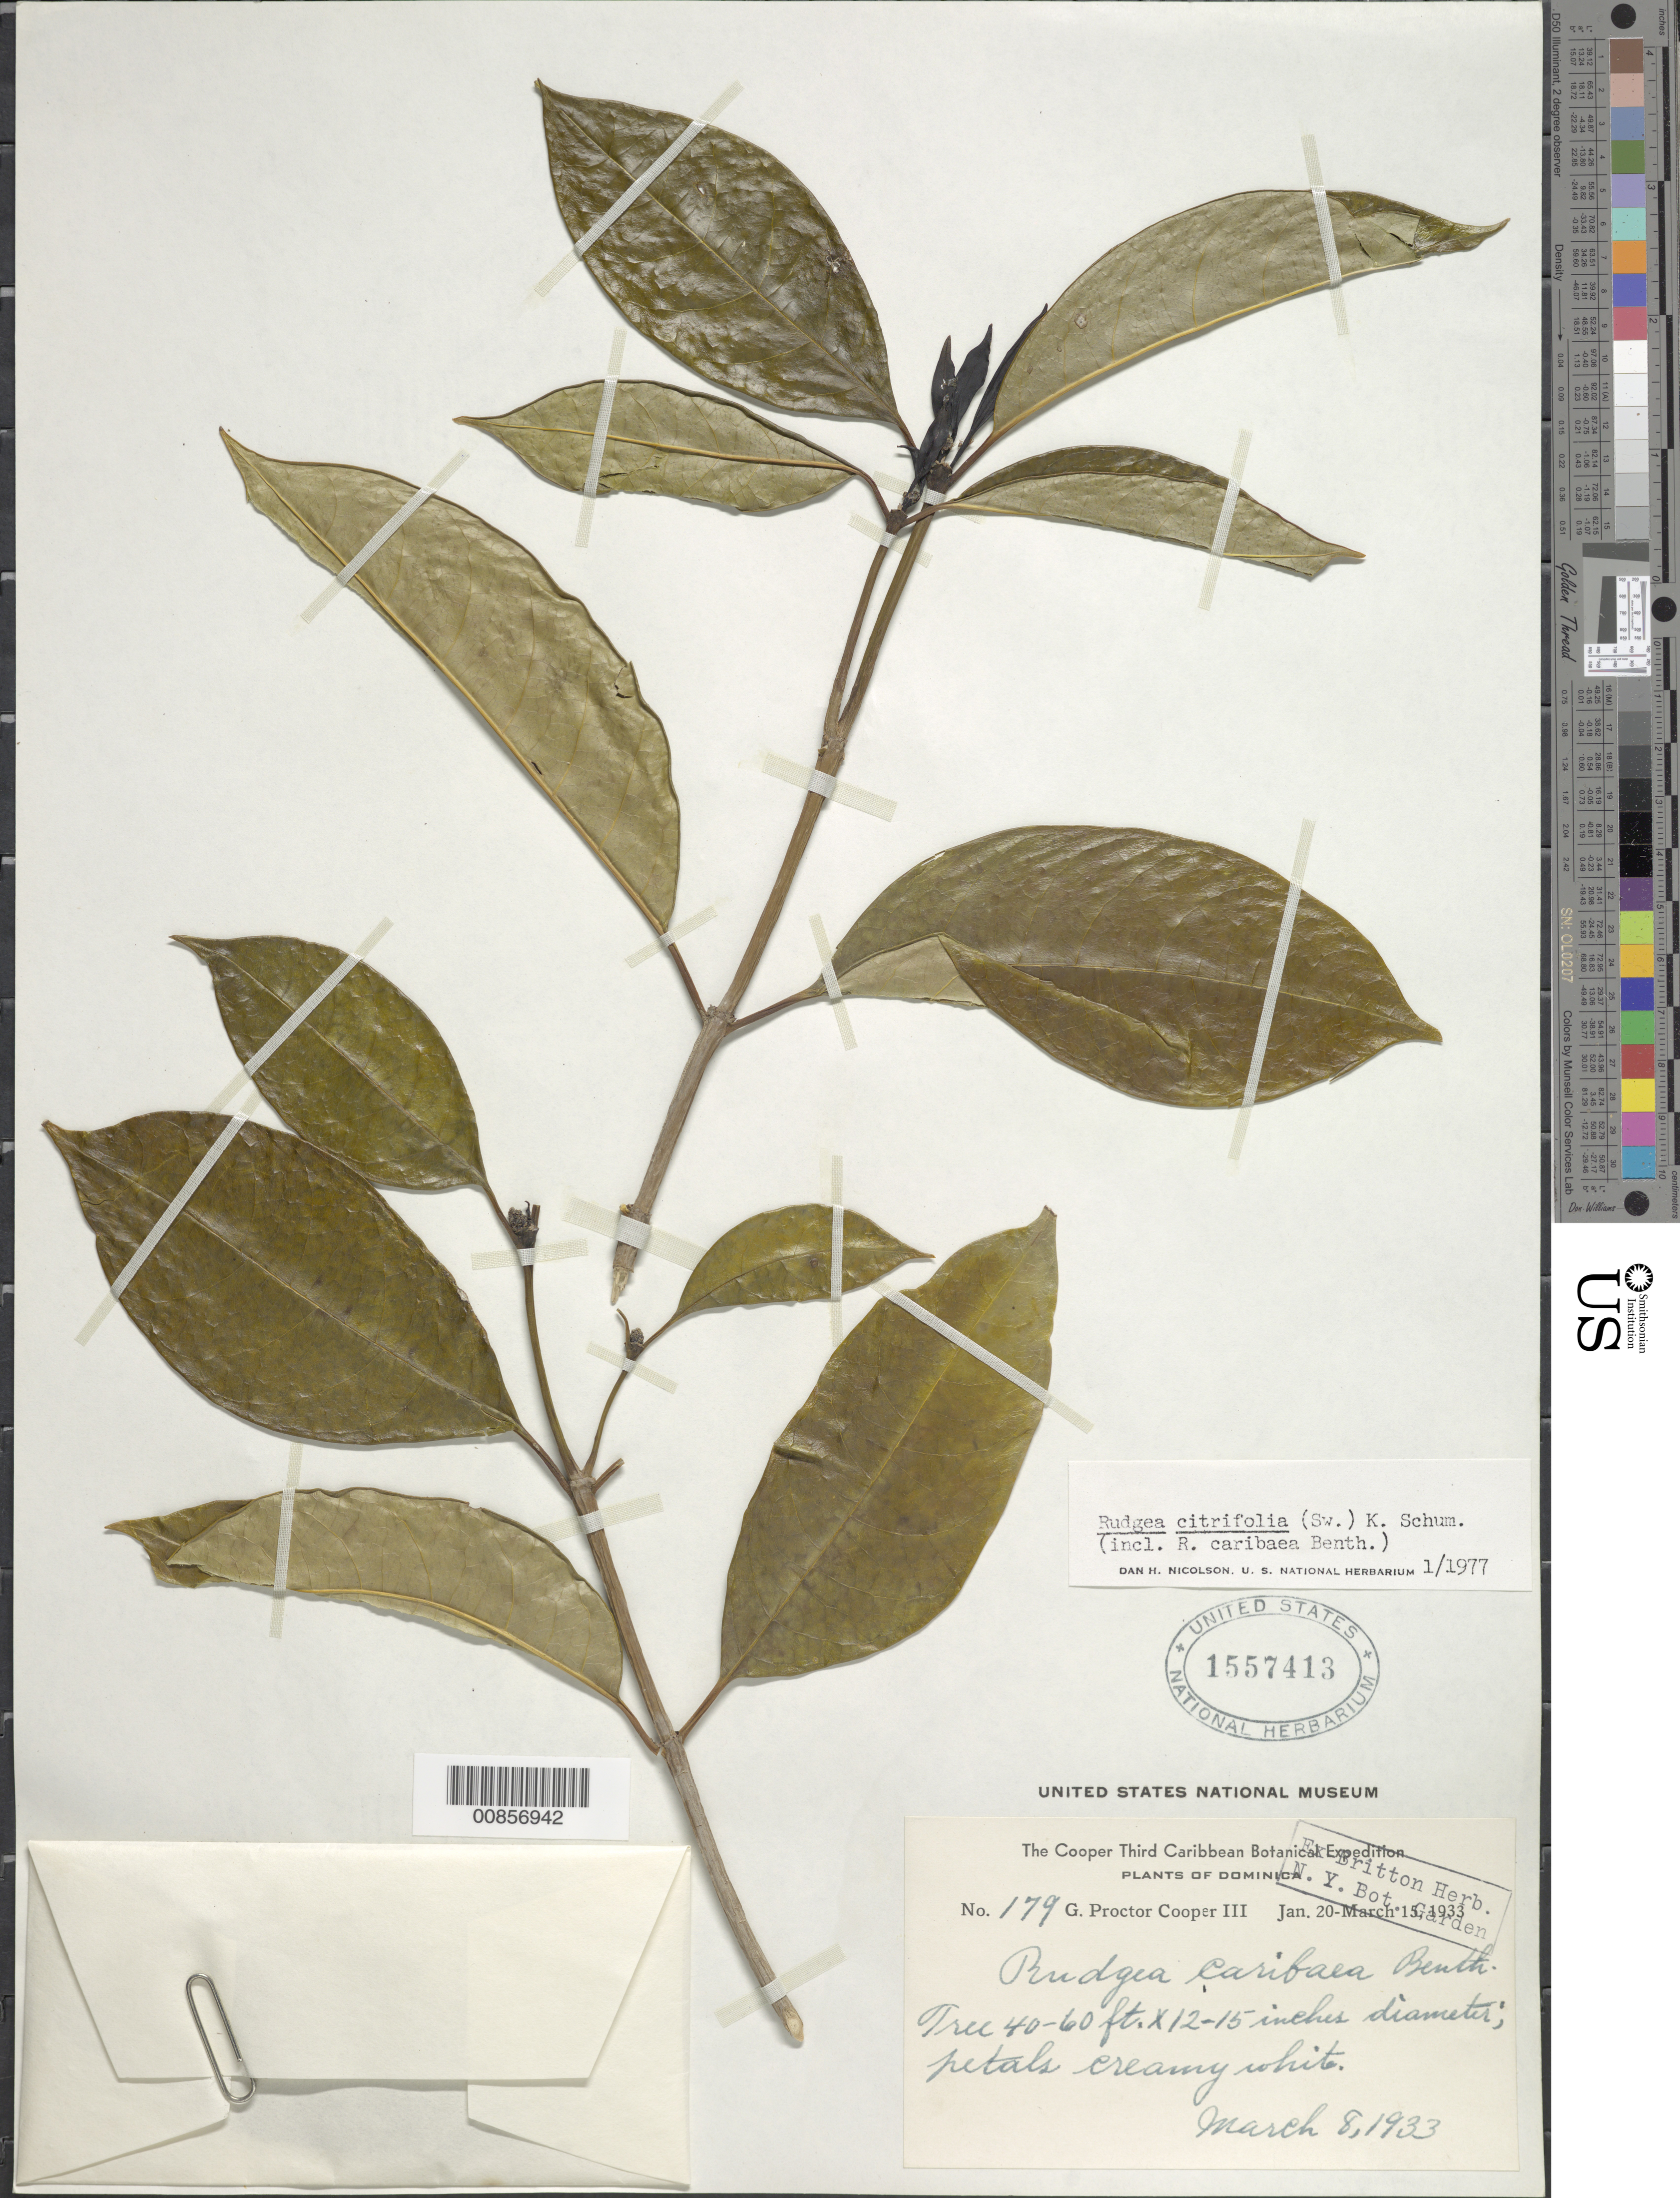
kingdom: Plantae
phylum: Tracheophyta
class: Magnoliopsida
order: Gentianales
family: Rubiaceae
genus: Rudgea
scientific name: Rudgea citrifolia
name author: (Sw.) K. Schum.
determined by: Nicolson, Dan H.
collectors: G. Cooper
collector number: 179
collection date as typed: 08 Mar 1933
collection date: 1933-03-08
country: Dominica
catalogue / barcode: US 1557413